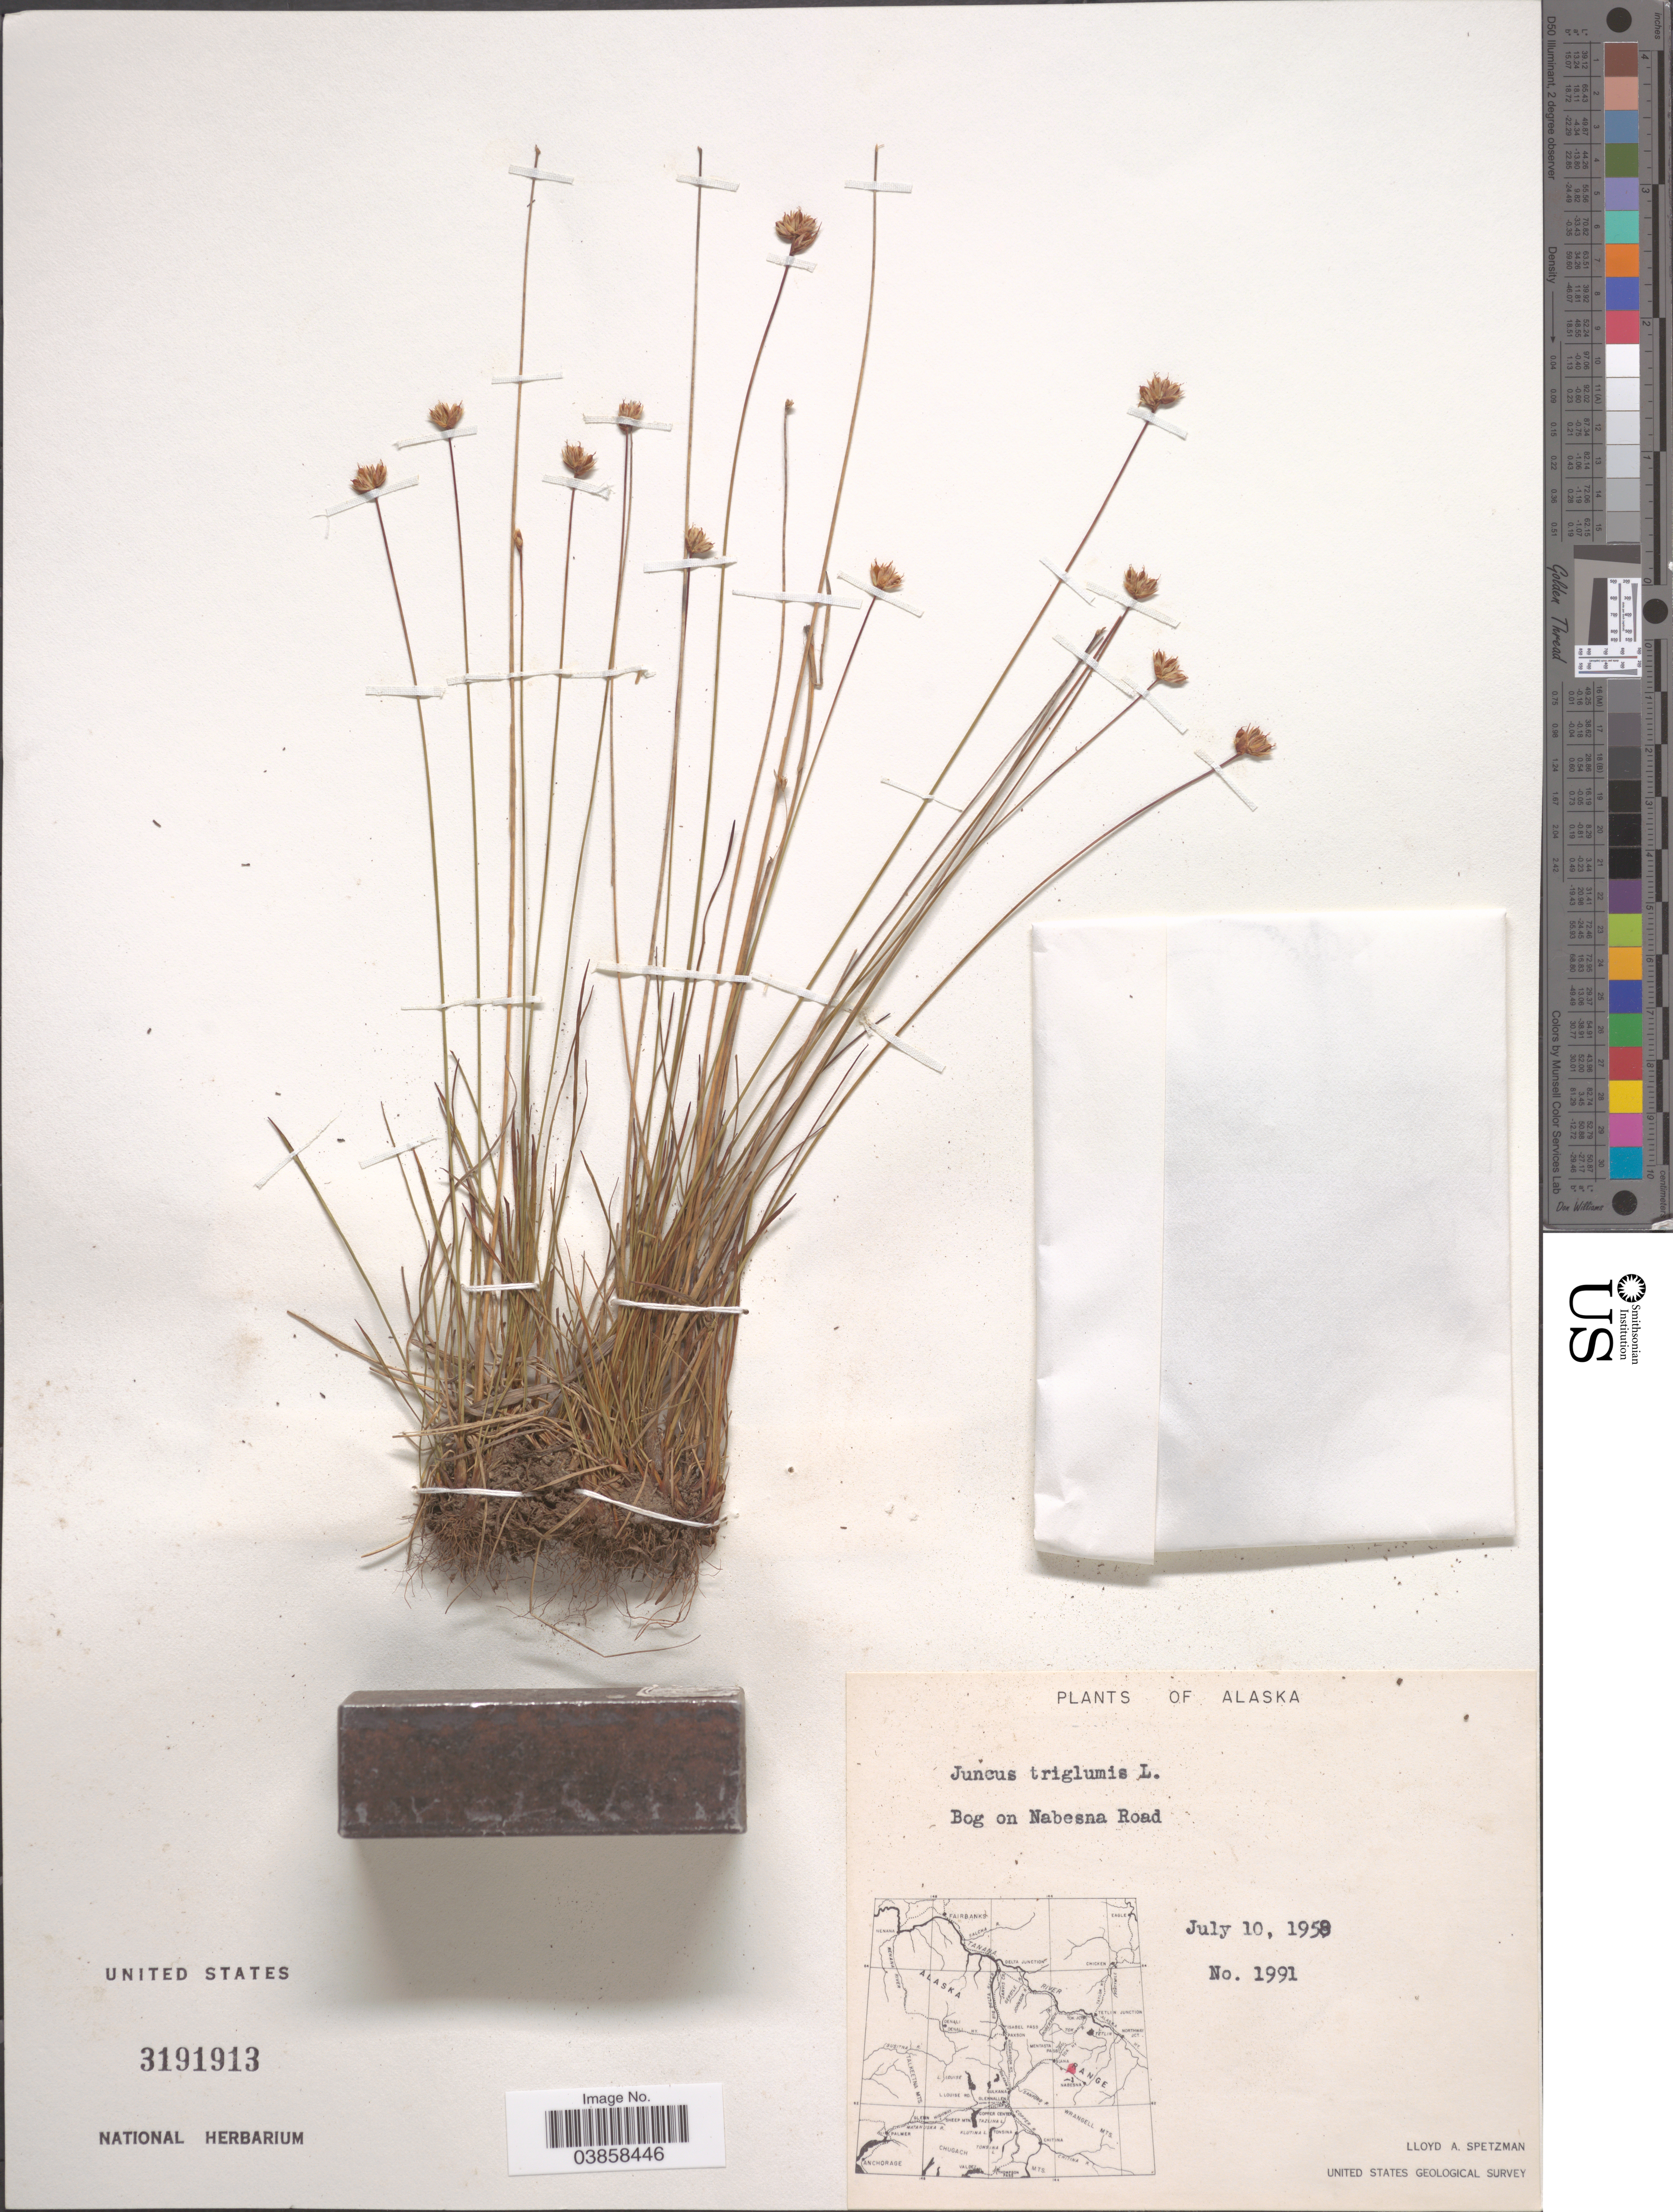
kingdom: Plantae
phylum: Tracheophyta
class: Liliopsida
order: Poales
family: Juncaceae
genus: Juncus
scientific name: Juncus triglumis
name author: L.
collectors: L. Spetzman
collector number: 1991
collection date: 1958-07-10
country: United States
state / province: Alaska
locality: Bog on Nabesna Road.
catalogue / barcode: US 3191913